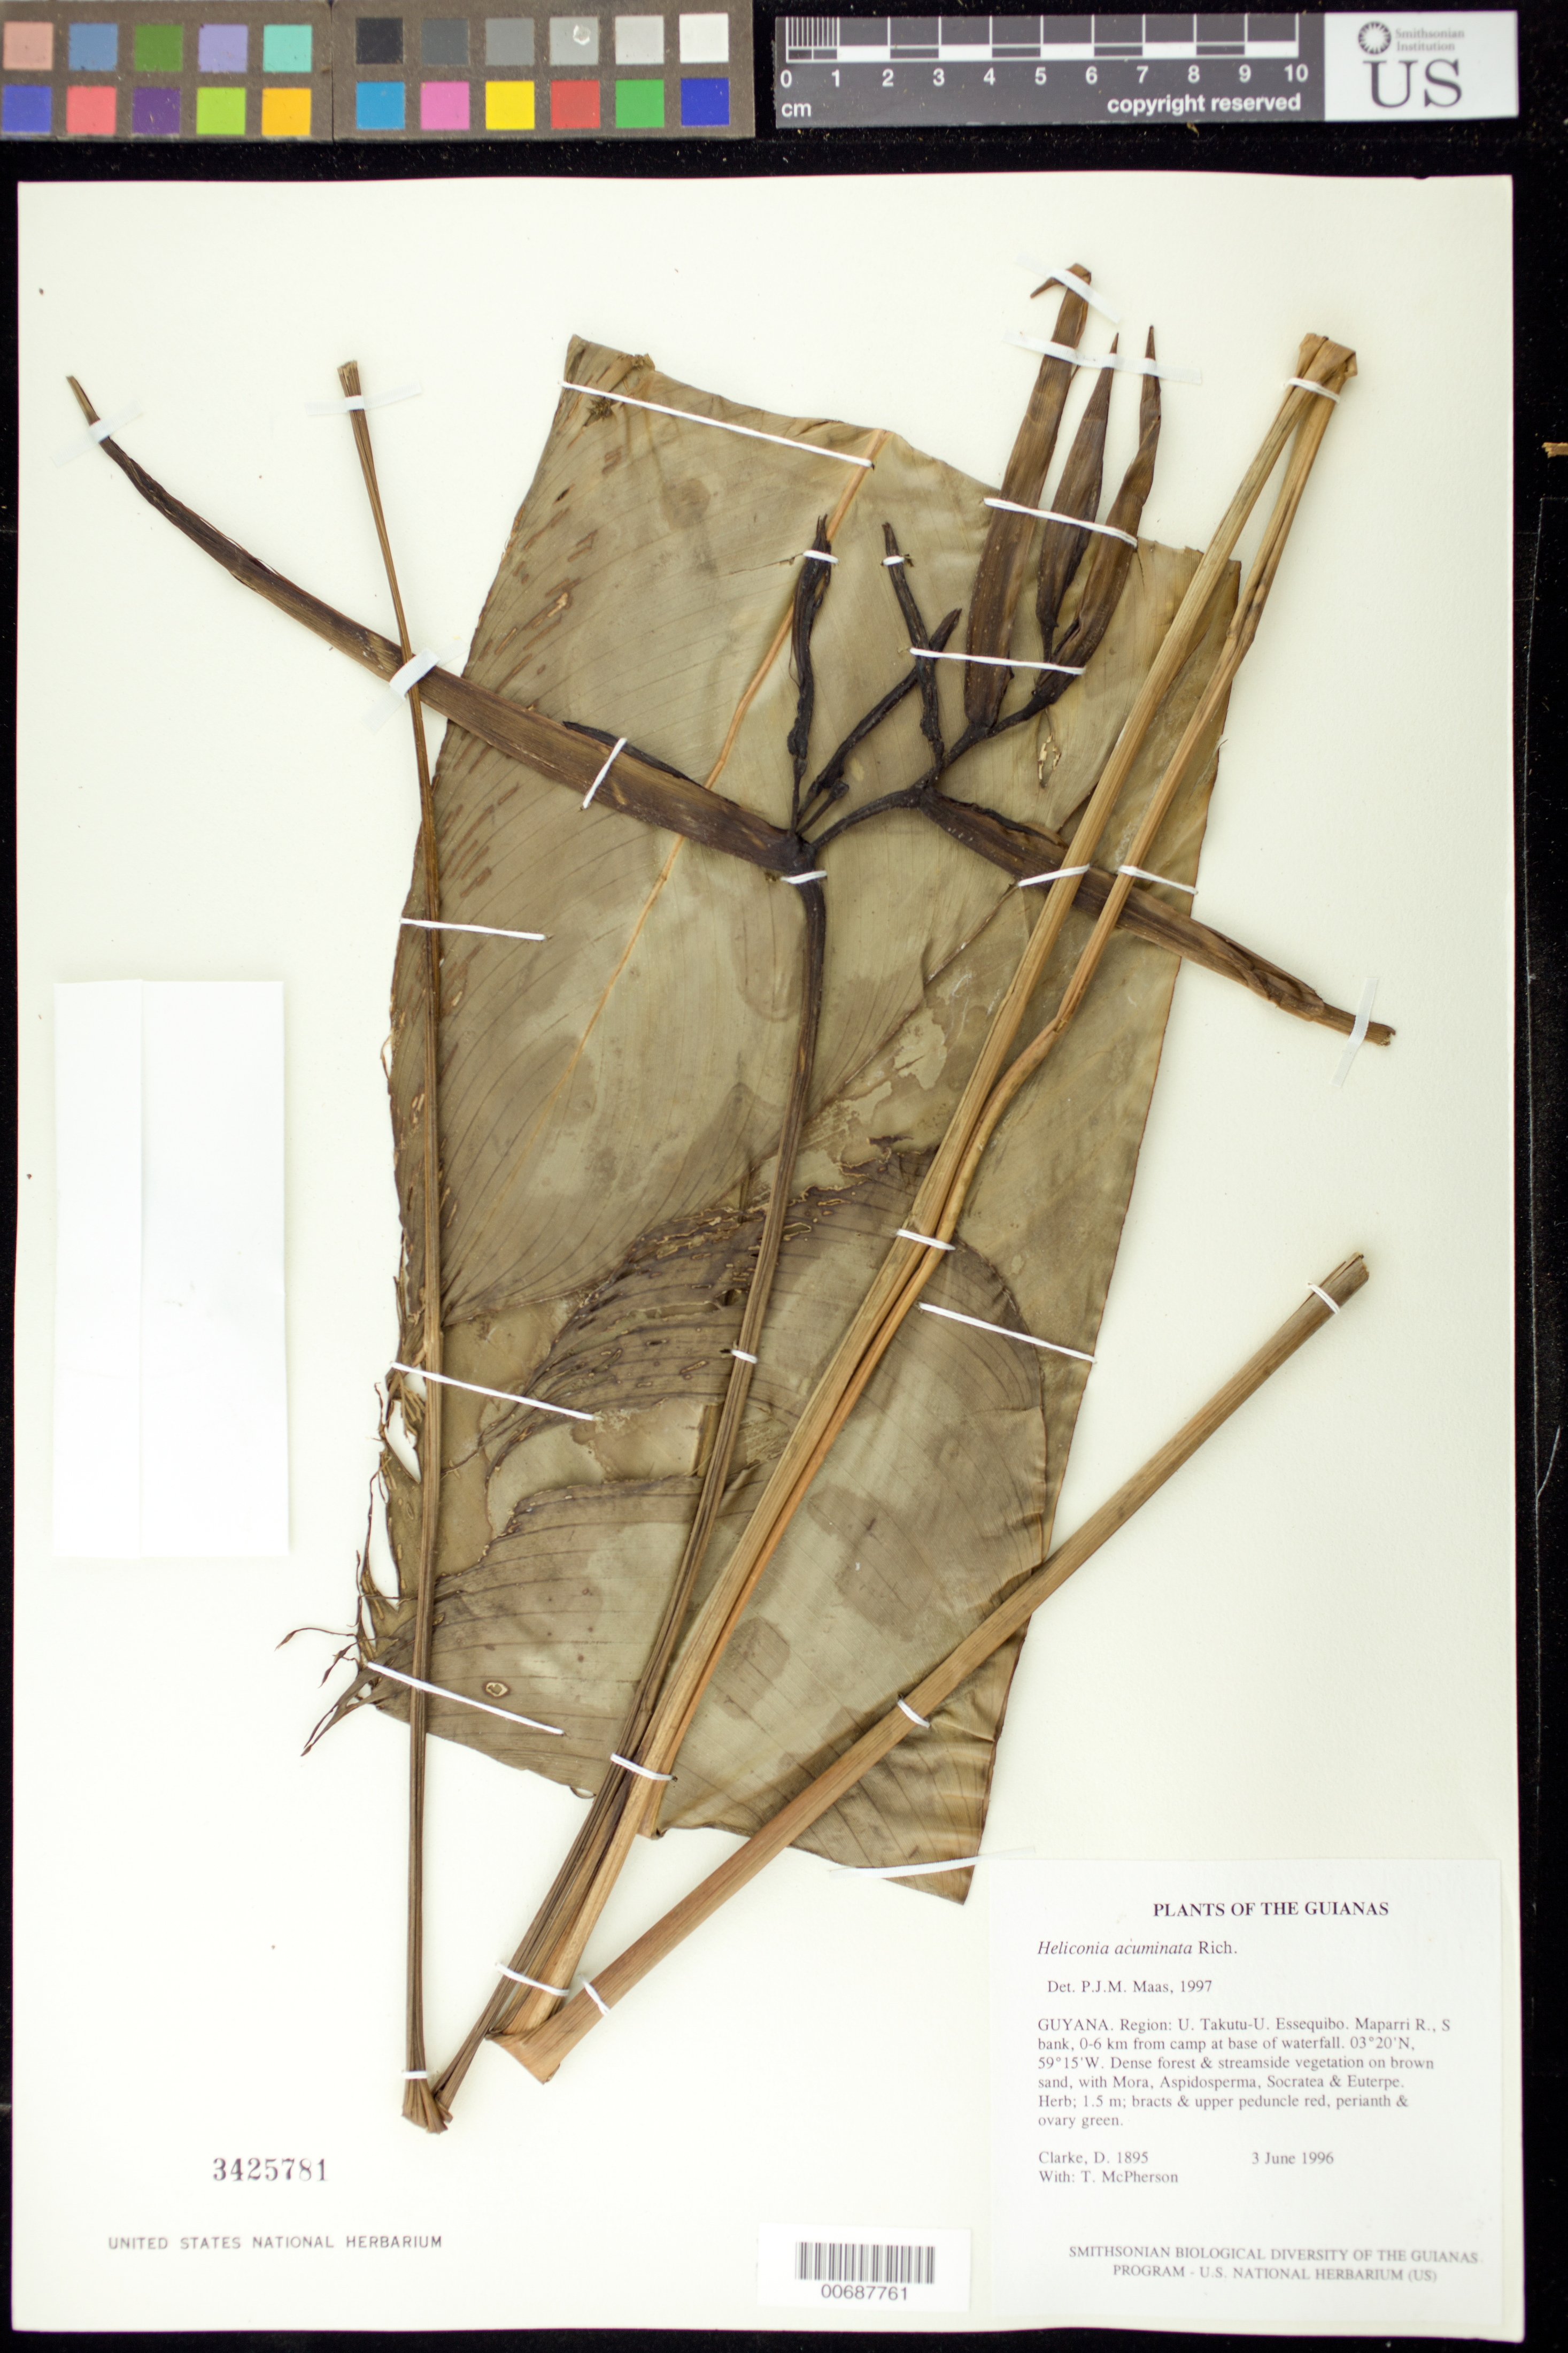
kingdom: Plantae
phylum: Tracheophyta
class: Liliopsida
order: Zingiberales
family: Heliconiaceae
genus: Heliconia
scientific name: Heliconia acuminata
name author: A. Rich.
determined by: Maas, Paul J. M.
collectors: H. D. Clarke & T. McPherson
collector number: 1895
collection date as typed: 3 June 1996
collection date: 1996-06-03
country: Guyana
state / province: U. Takutu-U. Essequibo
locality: Maparri R., S bank, 0-6 km from camp at base of waterfall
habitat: Dense forest & streamside vegetation on brown sand, with Mora, Aspidosperma, Socratea & Euterpe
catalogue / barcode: US 3425781